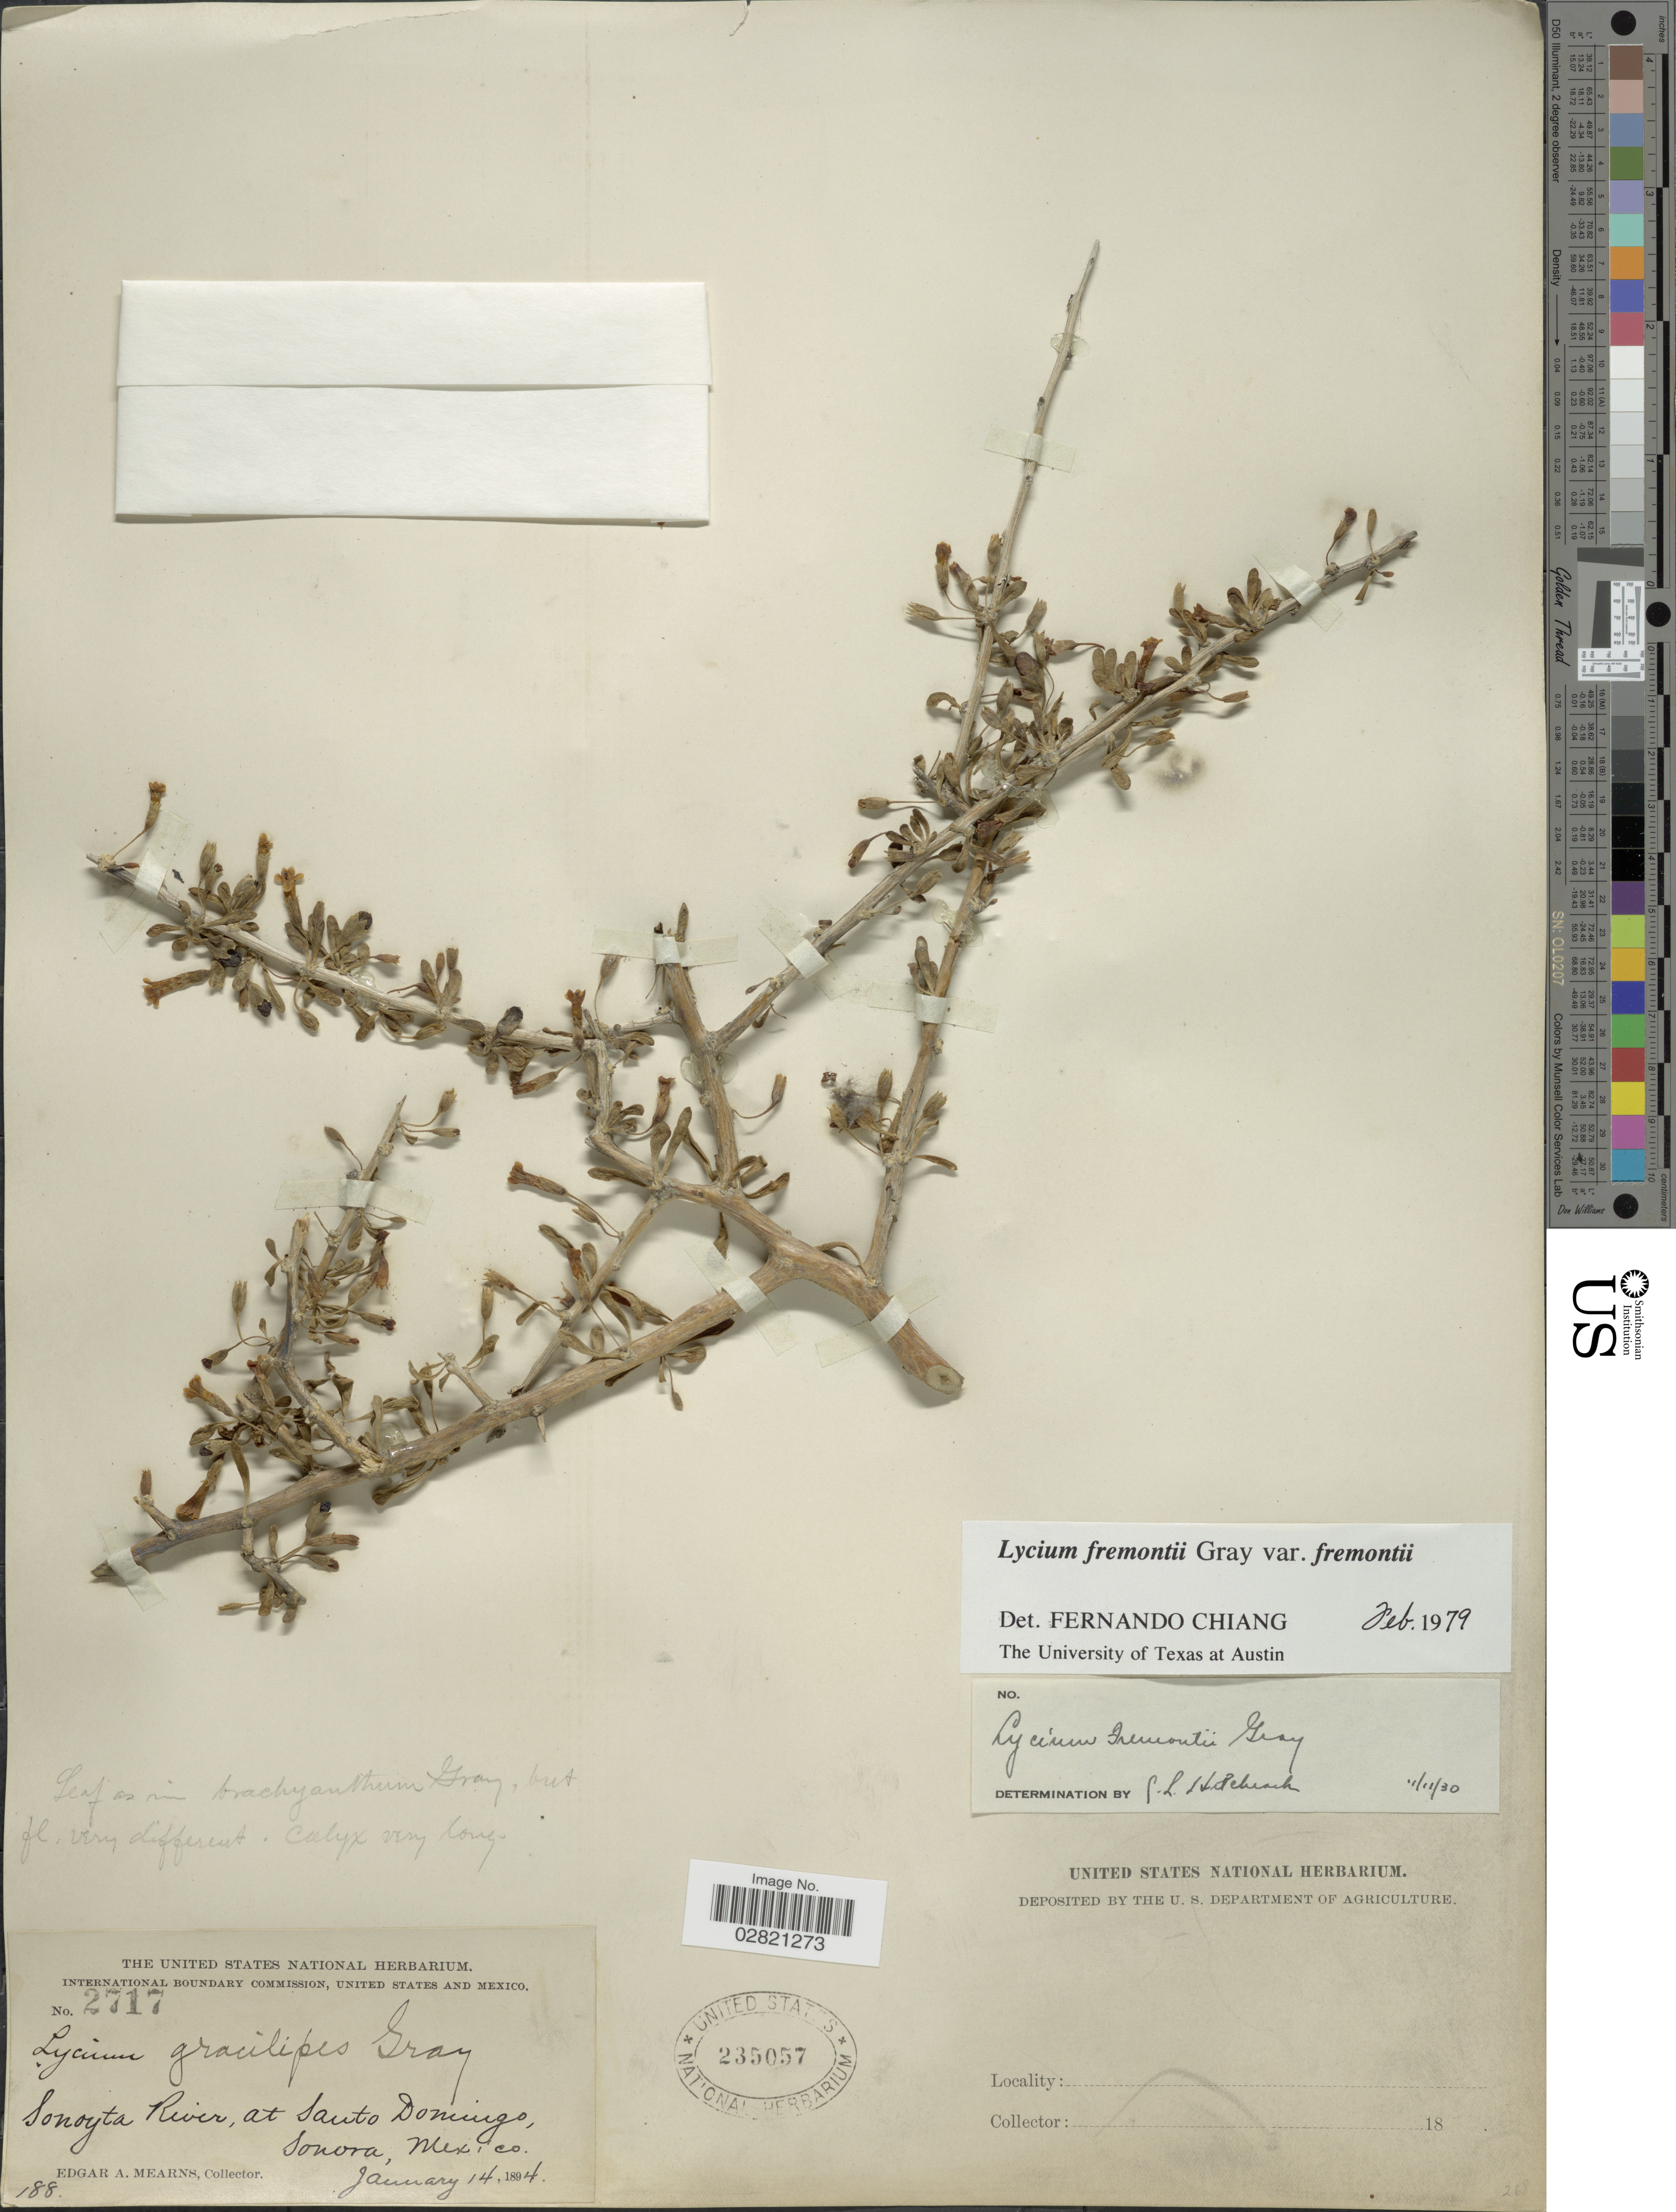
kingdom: Plantae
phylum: Tracheophyta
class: Magnoliopsida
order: Solanales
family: Solanaceae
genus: Lycium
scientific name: Lycium fremontii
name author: A. Gray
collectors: E. A. Mearns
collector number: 2717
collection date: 1894-01-14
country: Mexico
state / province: Sonora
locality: Sonoyta River, at Santo Domingo.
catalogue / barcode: US 235057